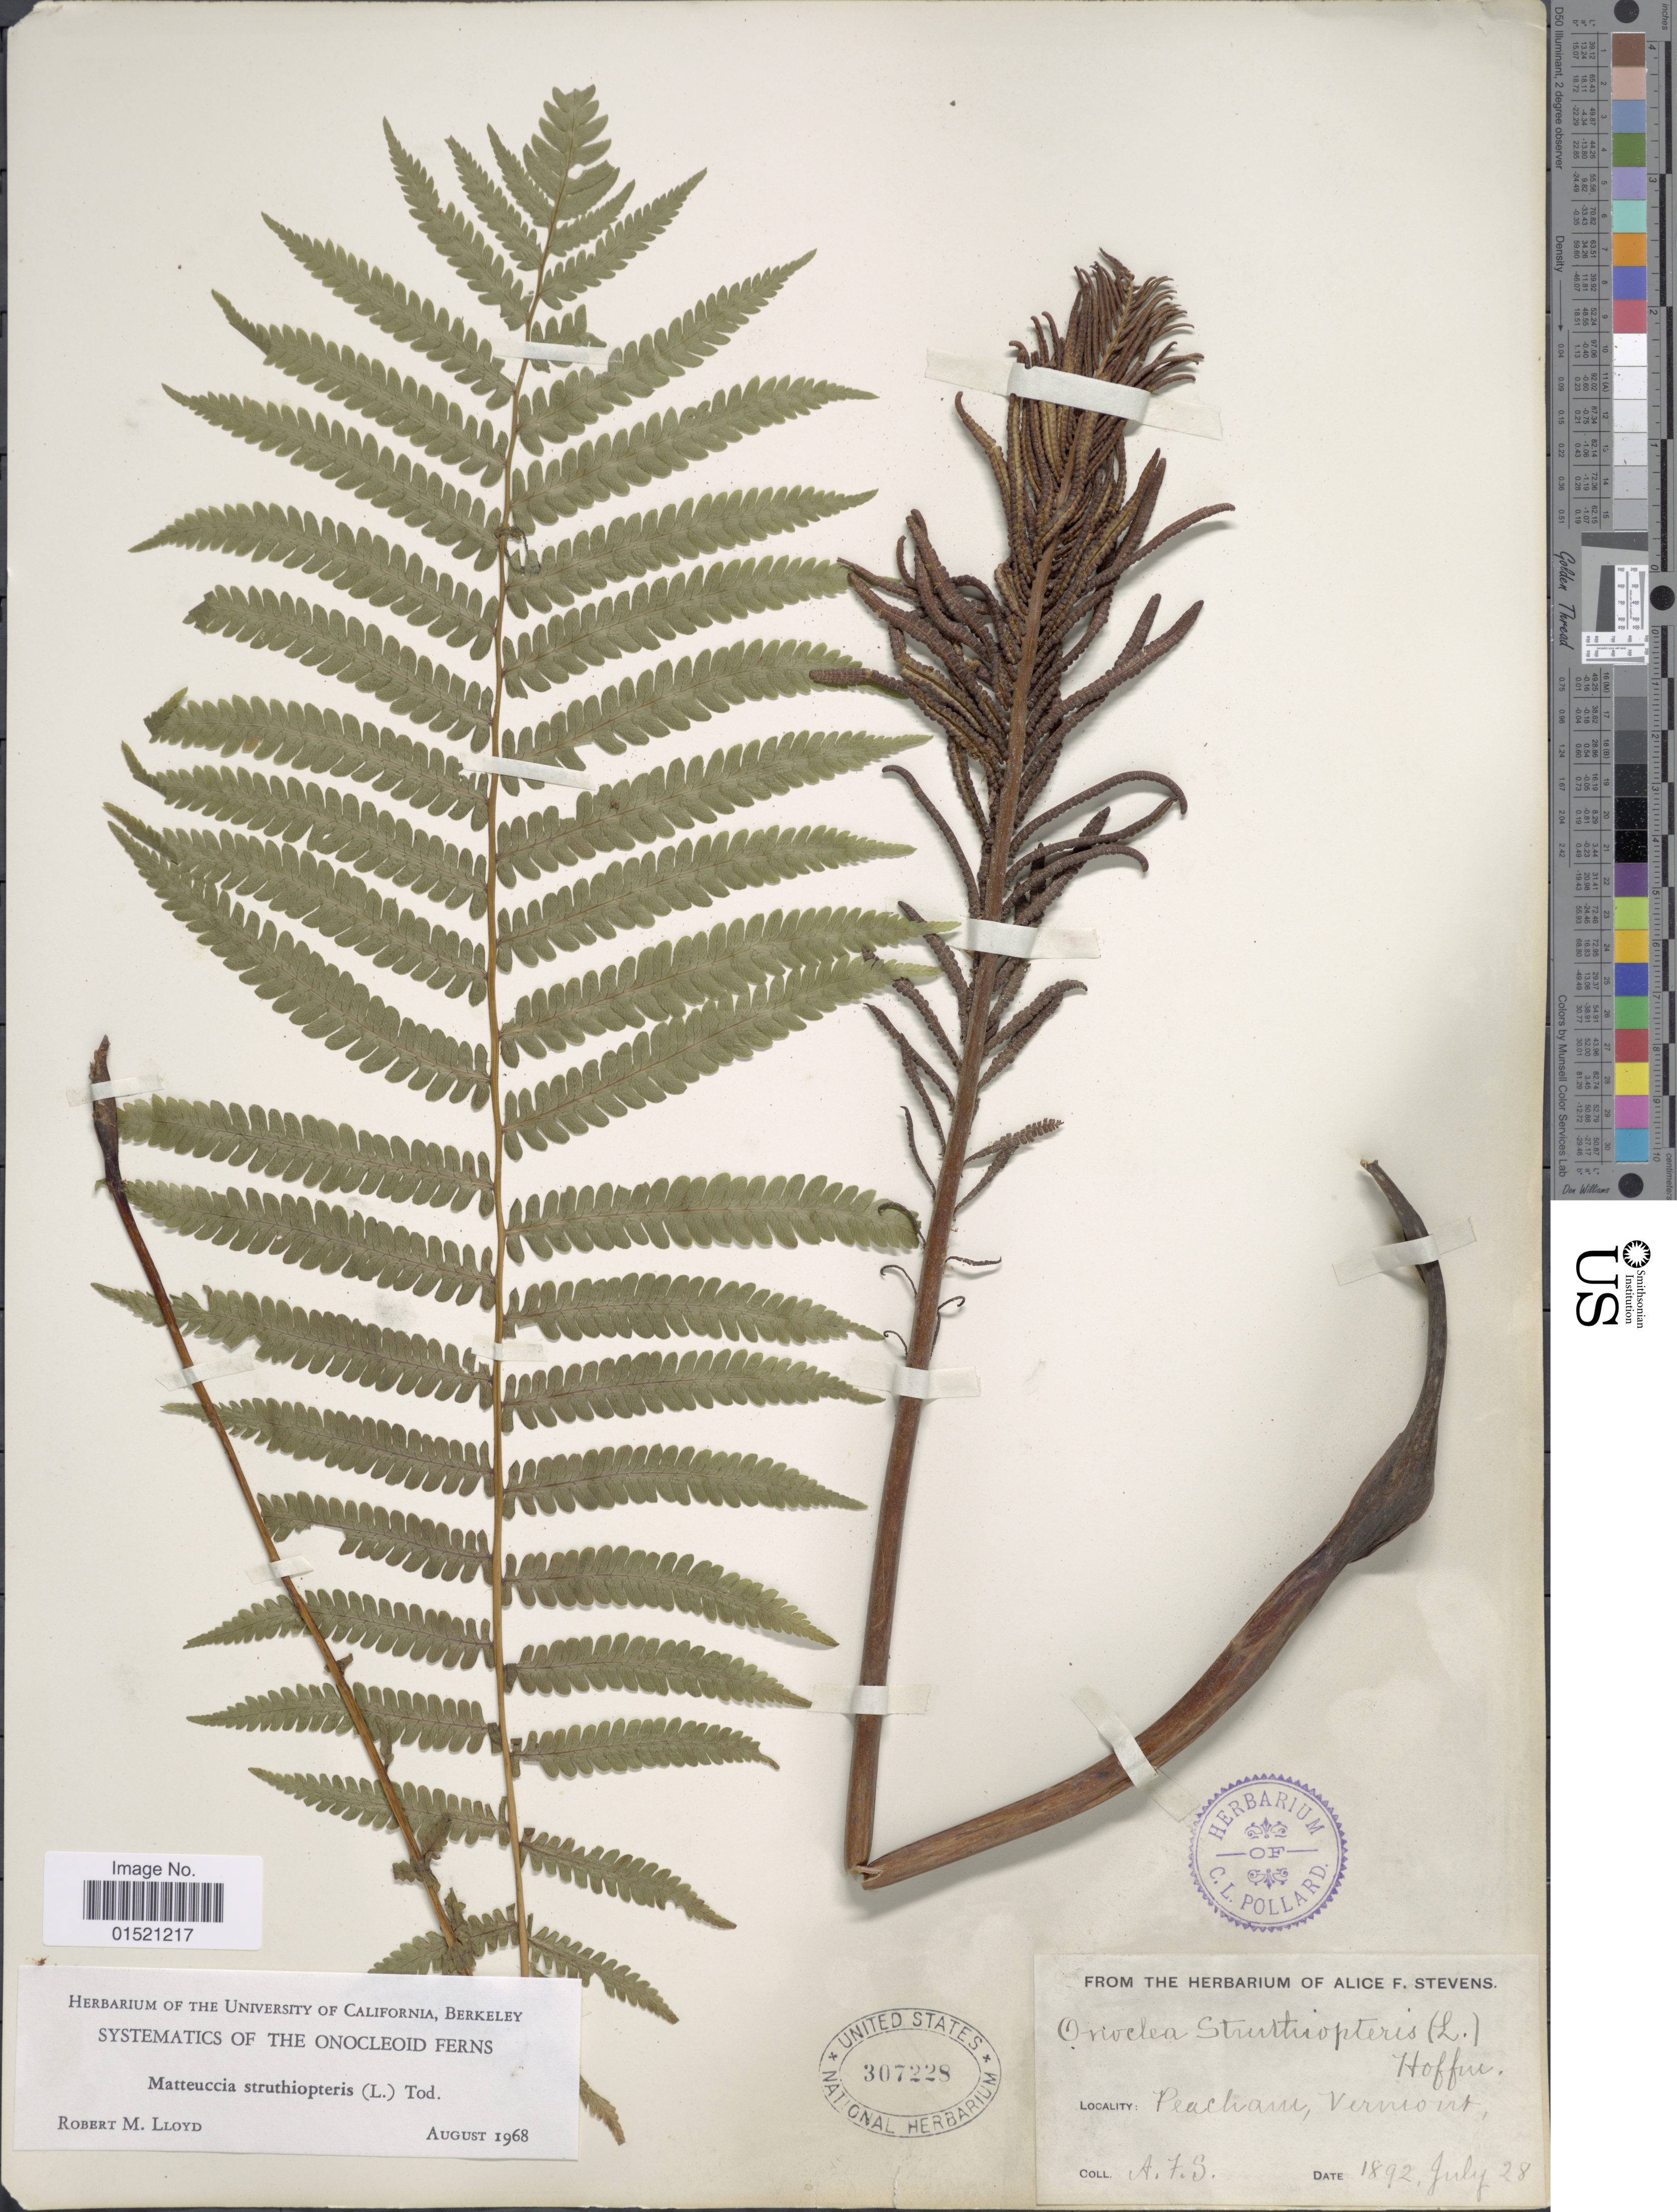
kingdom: Plantae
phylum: Tracheophyta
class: Polypodiopsida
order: Polypodiales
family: Onocleaceae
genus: Onoclea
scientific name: Onoclea sensibilis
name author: L.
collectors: A. Stevens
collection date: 1892-07-28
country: United States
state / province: Vermont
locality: Peacham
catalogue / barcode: US 307228